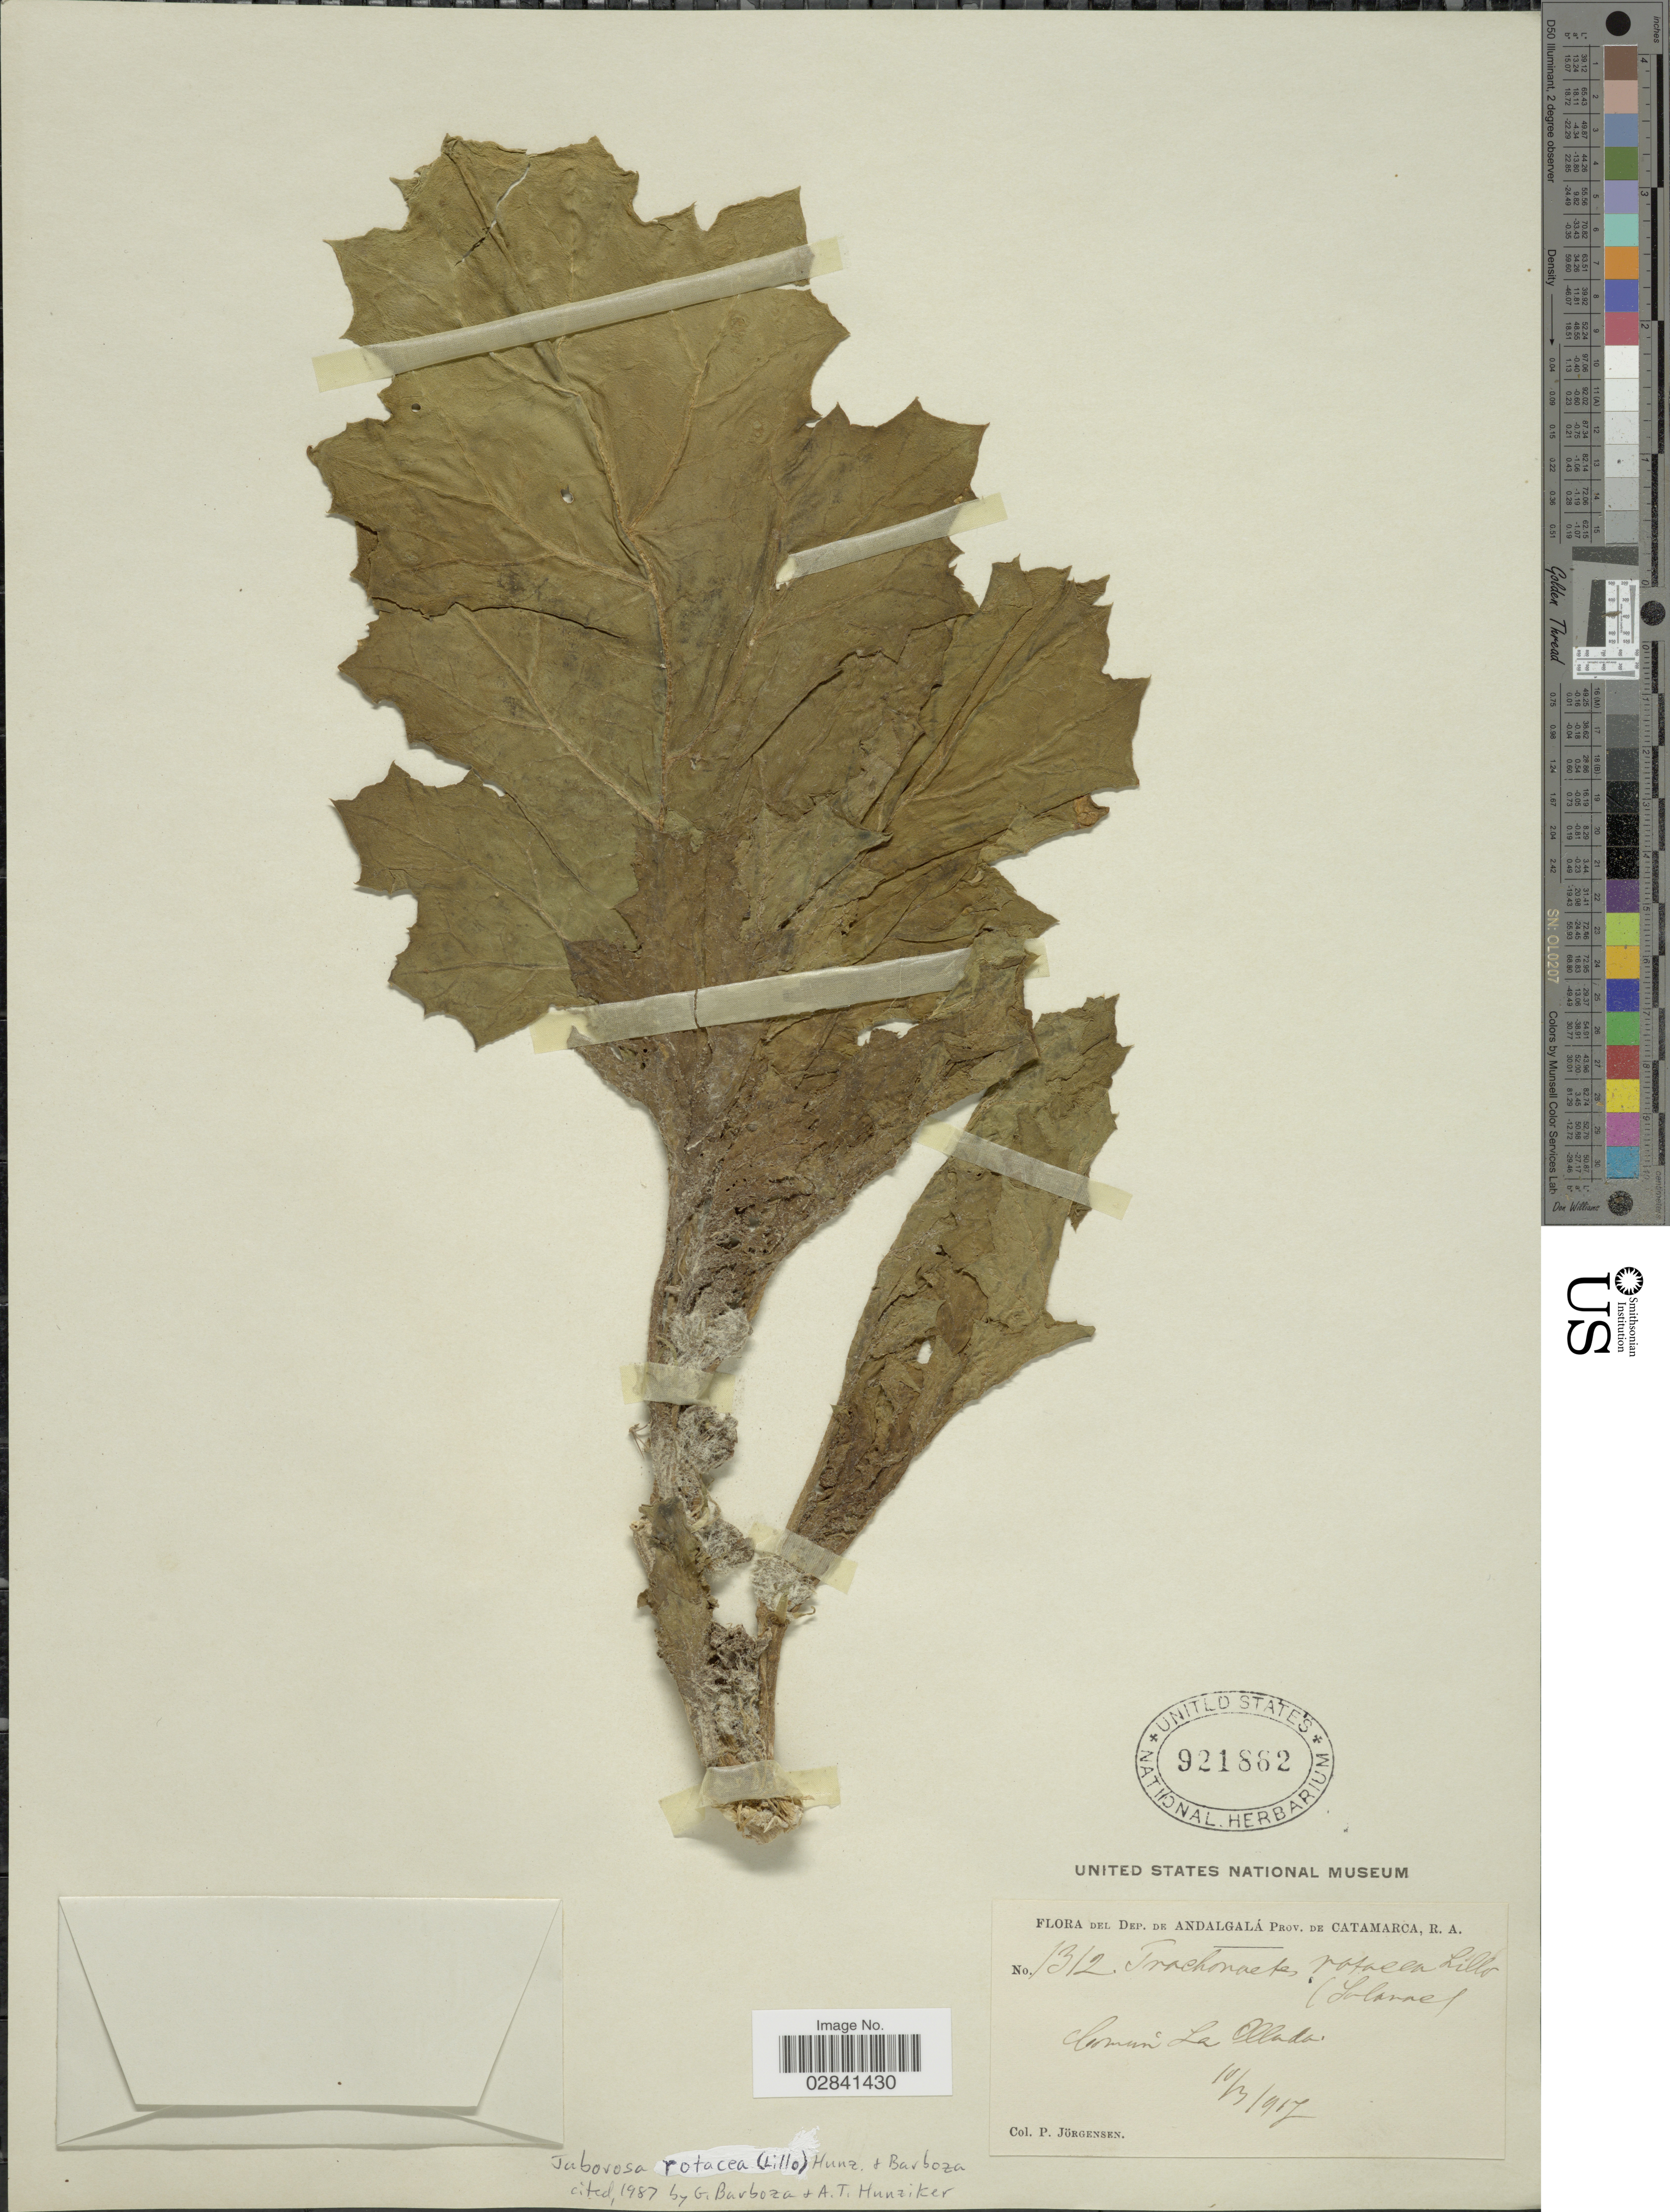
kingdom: Plantae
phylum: Tracheophyta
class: Magnoliopsida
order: Solanales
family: Solanaceae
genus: Jaborosa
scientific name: Jaborosa rotacea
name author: (Lillo) Hunz. & Barboza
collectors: P. Jörgensen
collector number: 1312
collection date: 1917-03-10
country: Argentina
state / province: Catamarca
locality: Dep. de Andalgalá. Comun. La Ollada.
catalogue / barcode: US 921862